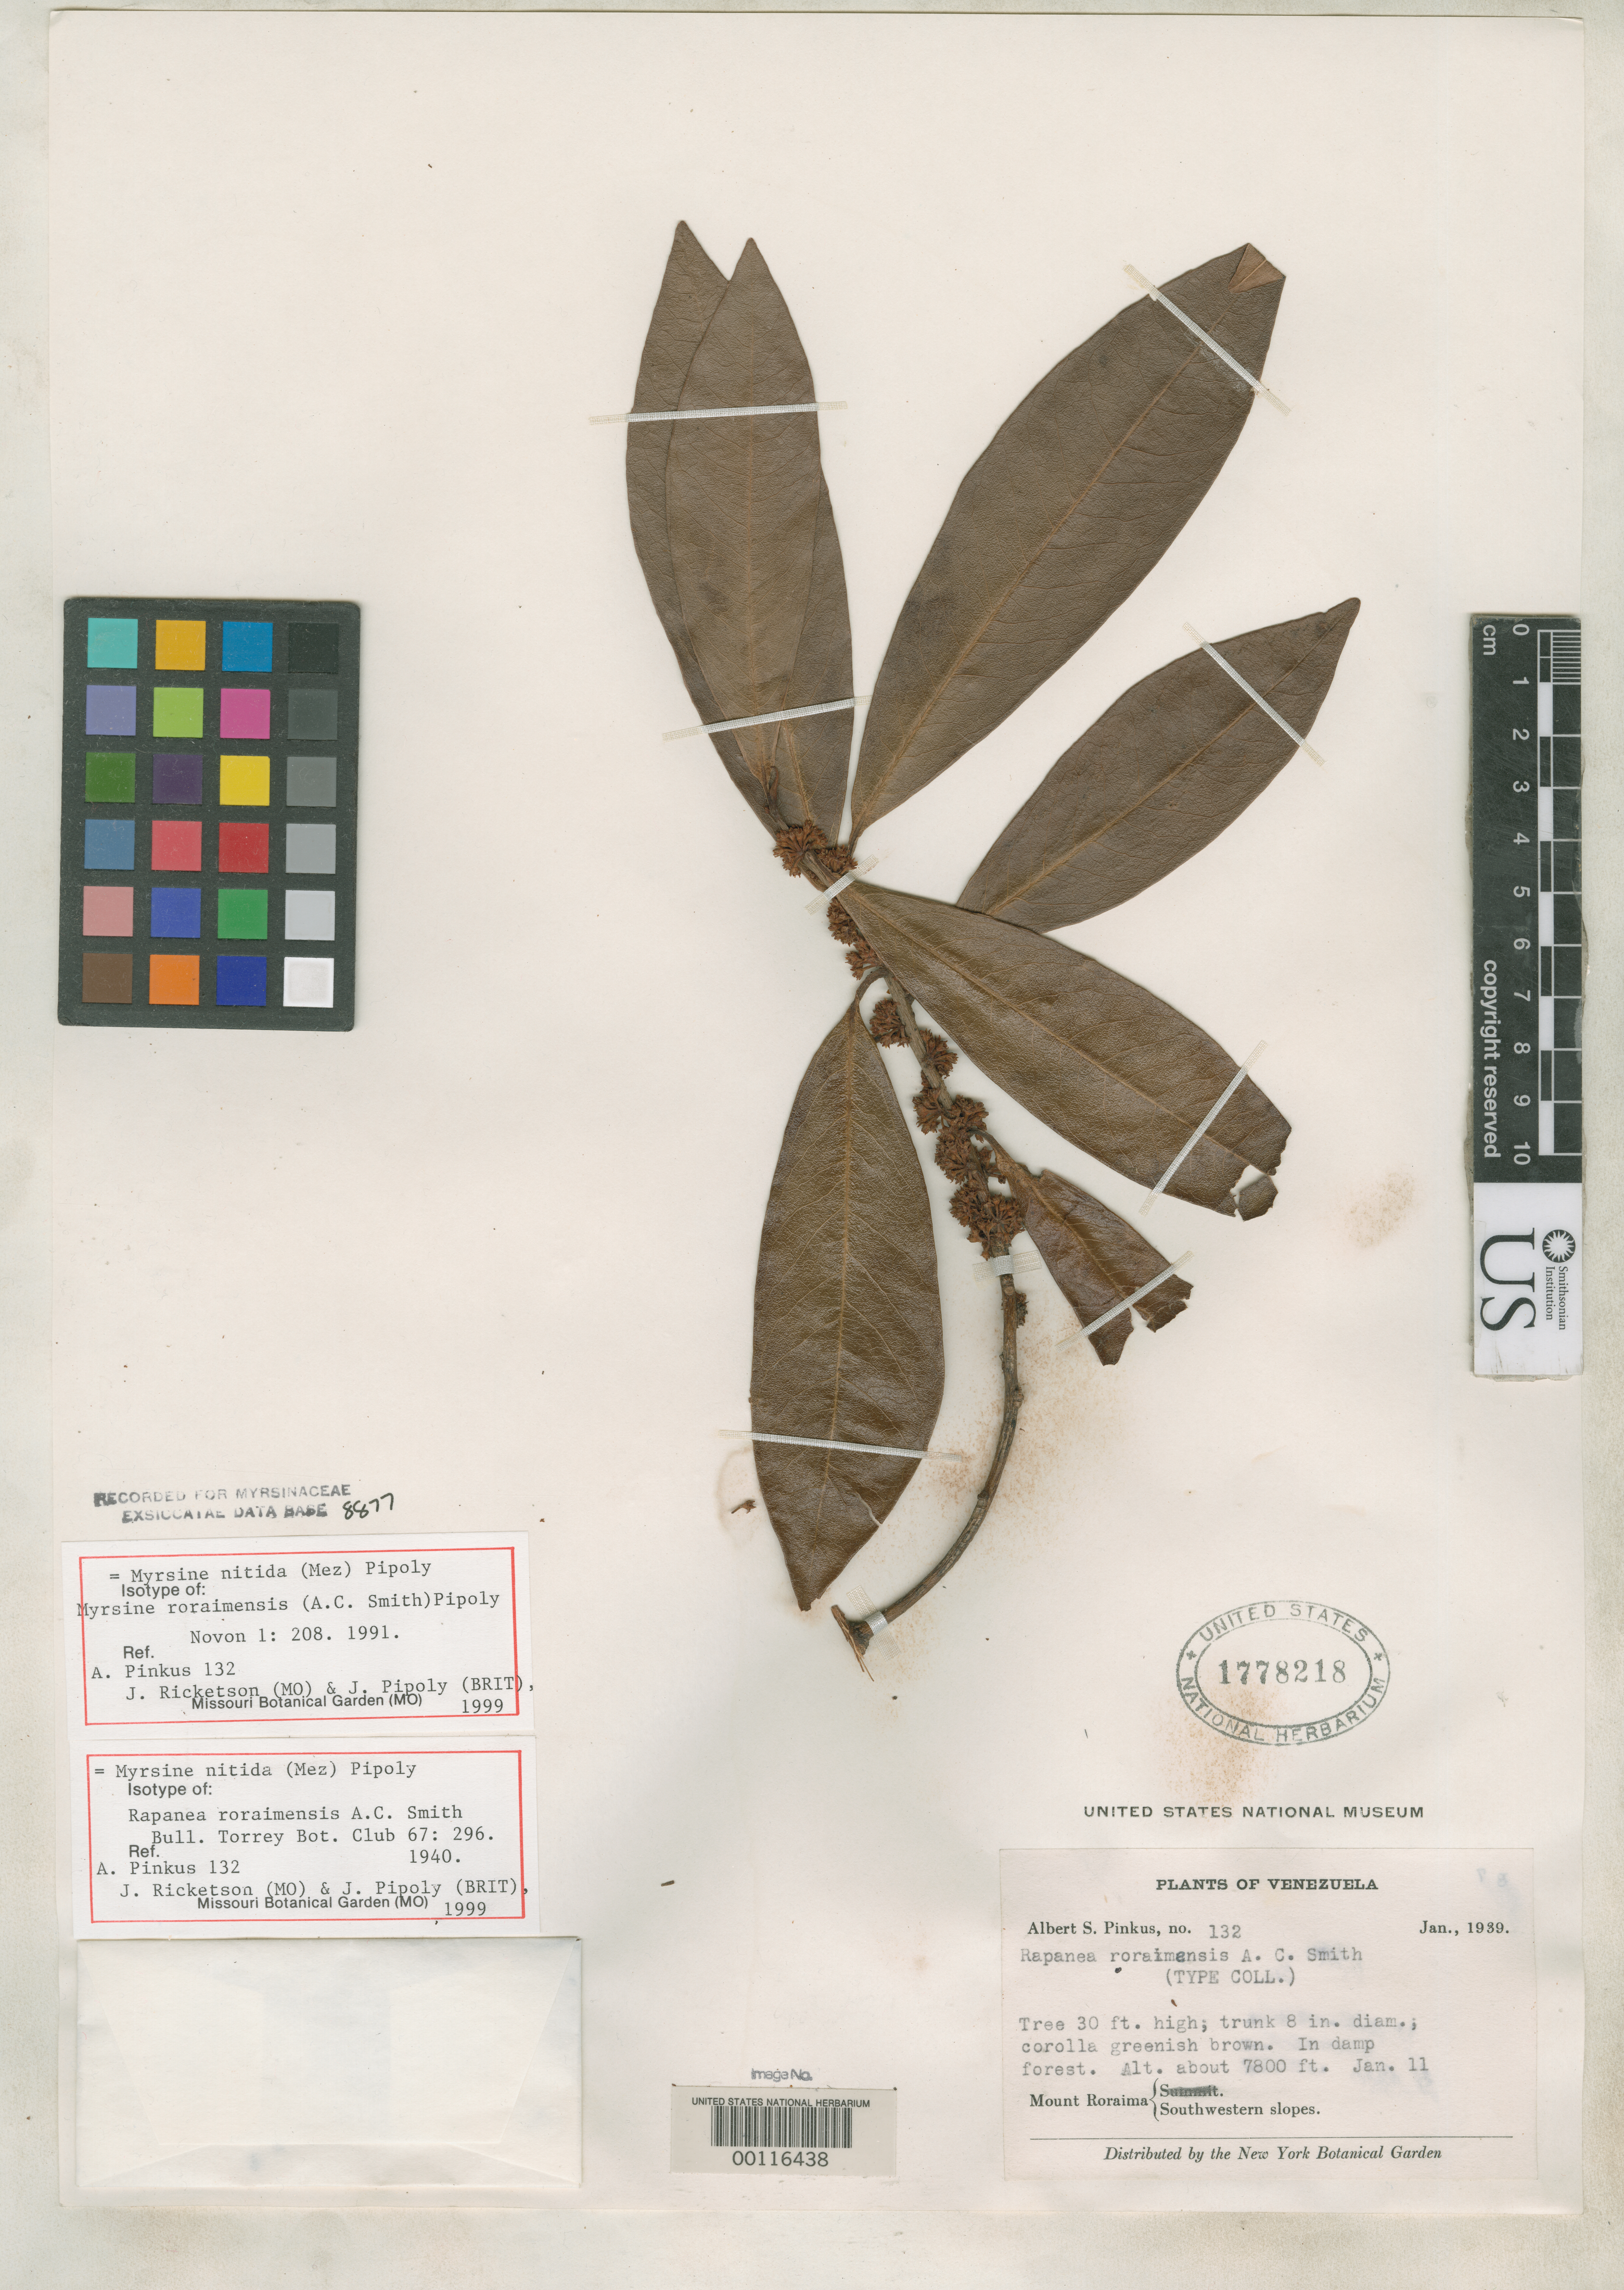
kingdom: Plantae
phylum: Tracheophyta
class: Magnoliopsida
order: Ericales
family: Primulaceae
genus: Rapanea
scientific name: Rapanea roraimensis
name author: A.C. Sm.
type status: Isotype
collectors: A. Pinkus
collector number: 132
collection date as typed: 11 Jan 1939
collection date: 1939-01-11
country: Venezuela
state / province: Bolivar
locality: SW slopes of Mt. Roraima.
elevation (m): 2377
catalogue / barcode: US 1778218